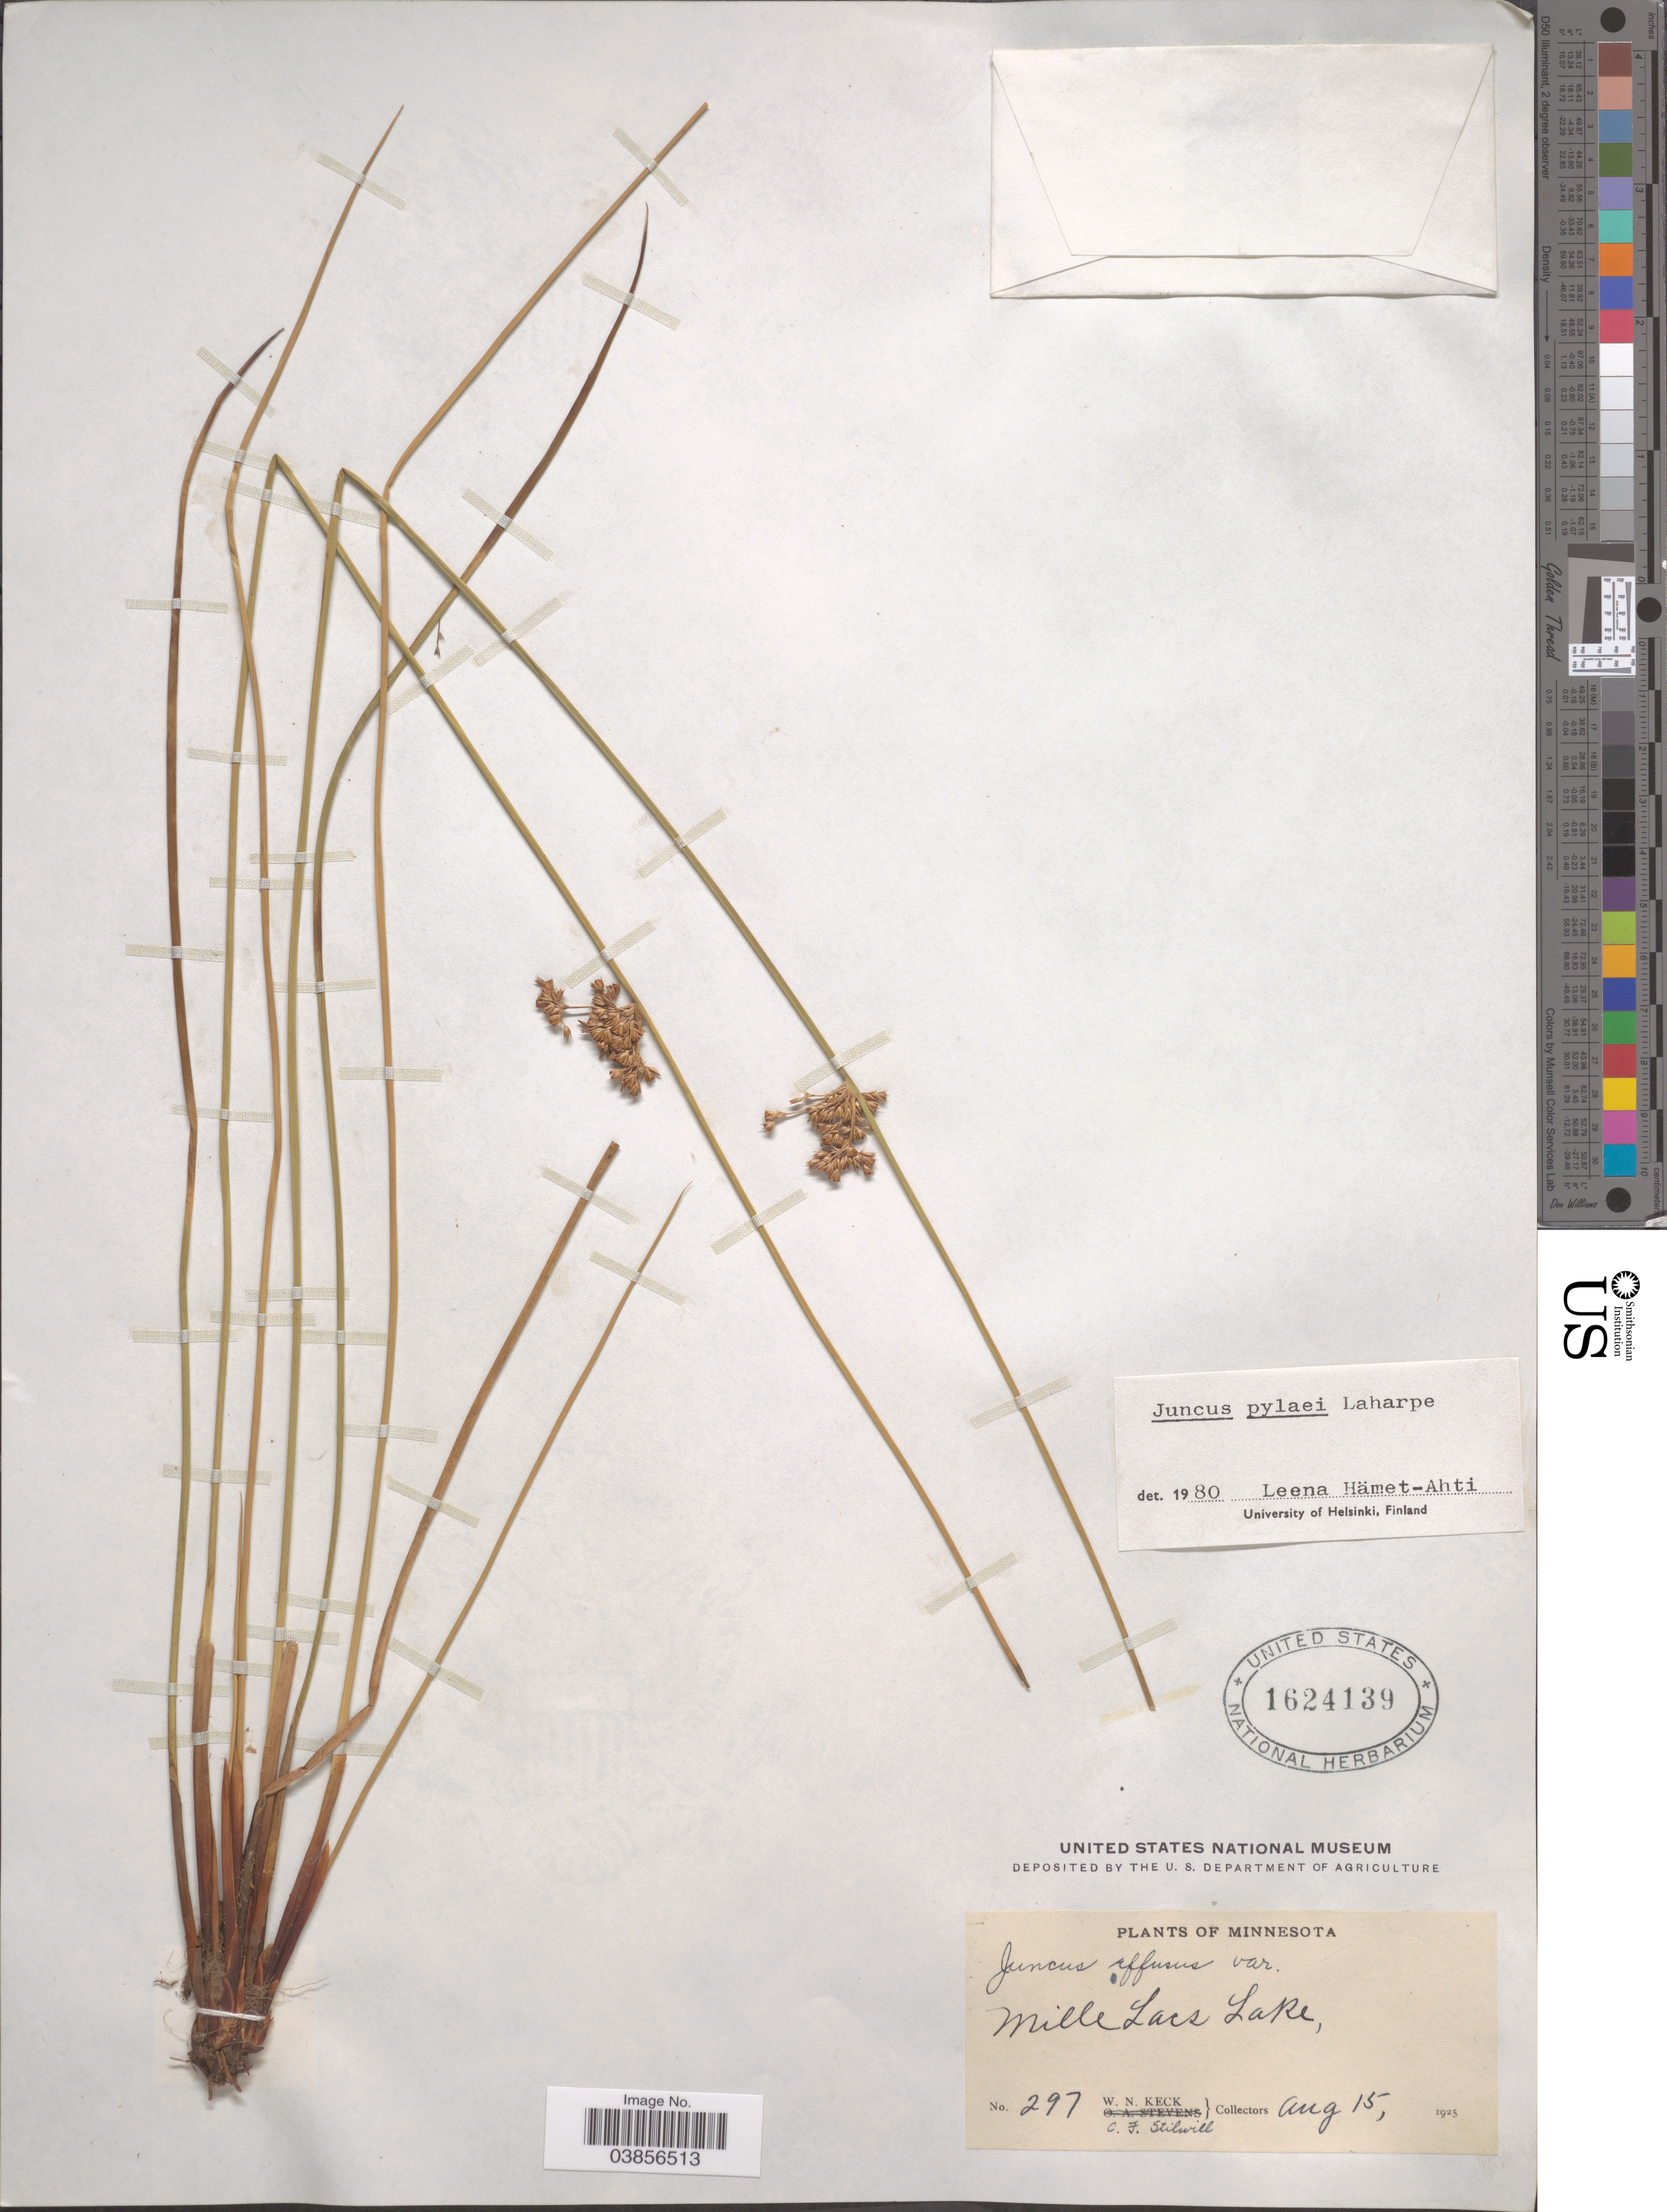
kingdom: Plantae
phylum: Tracheophyta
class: Liliopsida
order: Poales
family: Juncaceae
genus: Juncus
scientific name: Juncus pylaei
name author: Laharpe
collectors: W. Keck & C. Stilwill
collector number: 297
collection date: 1925-08-15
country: United States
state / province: Minnesota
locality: Mille Lacs Lake.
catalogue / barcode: US 1624139